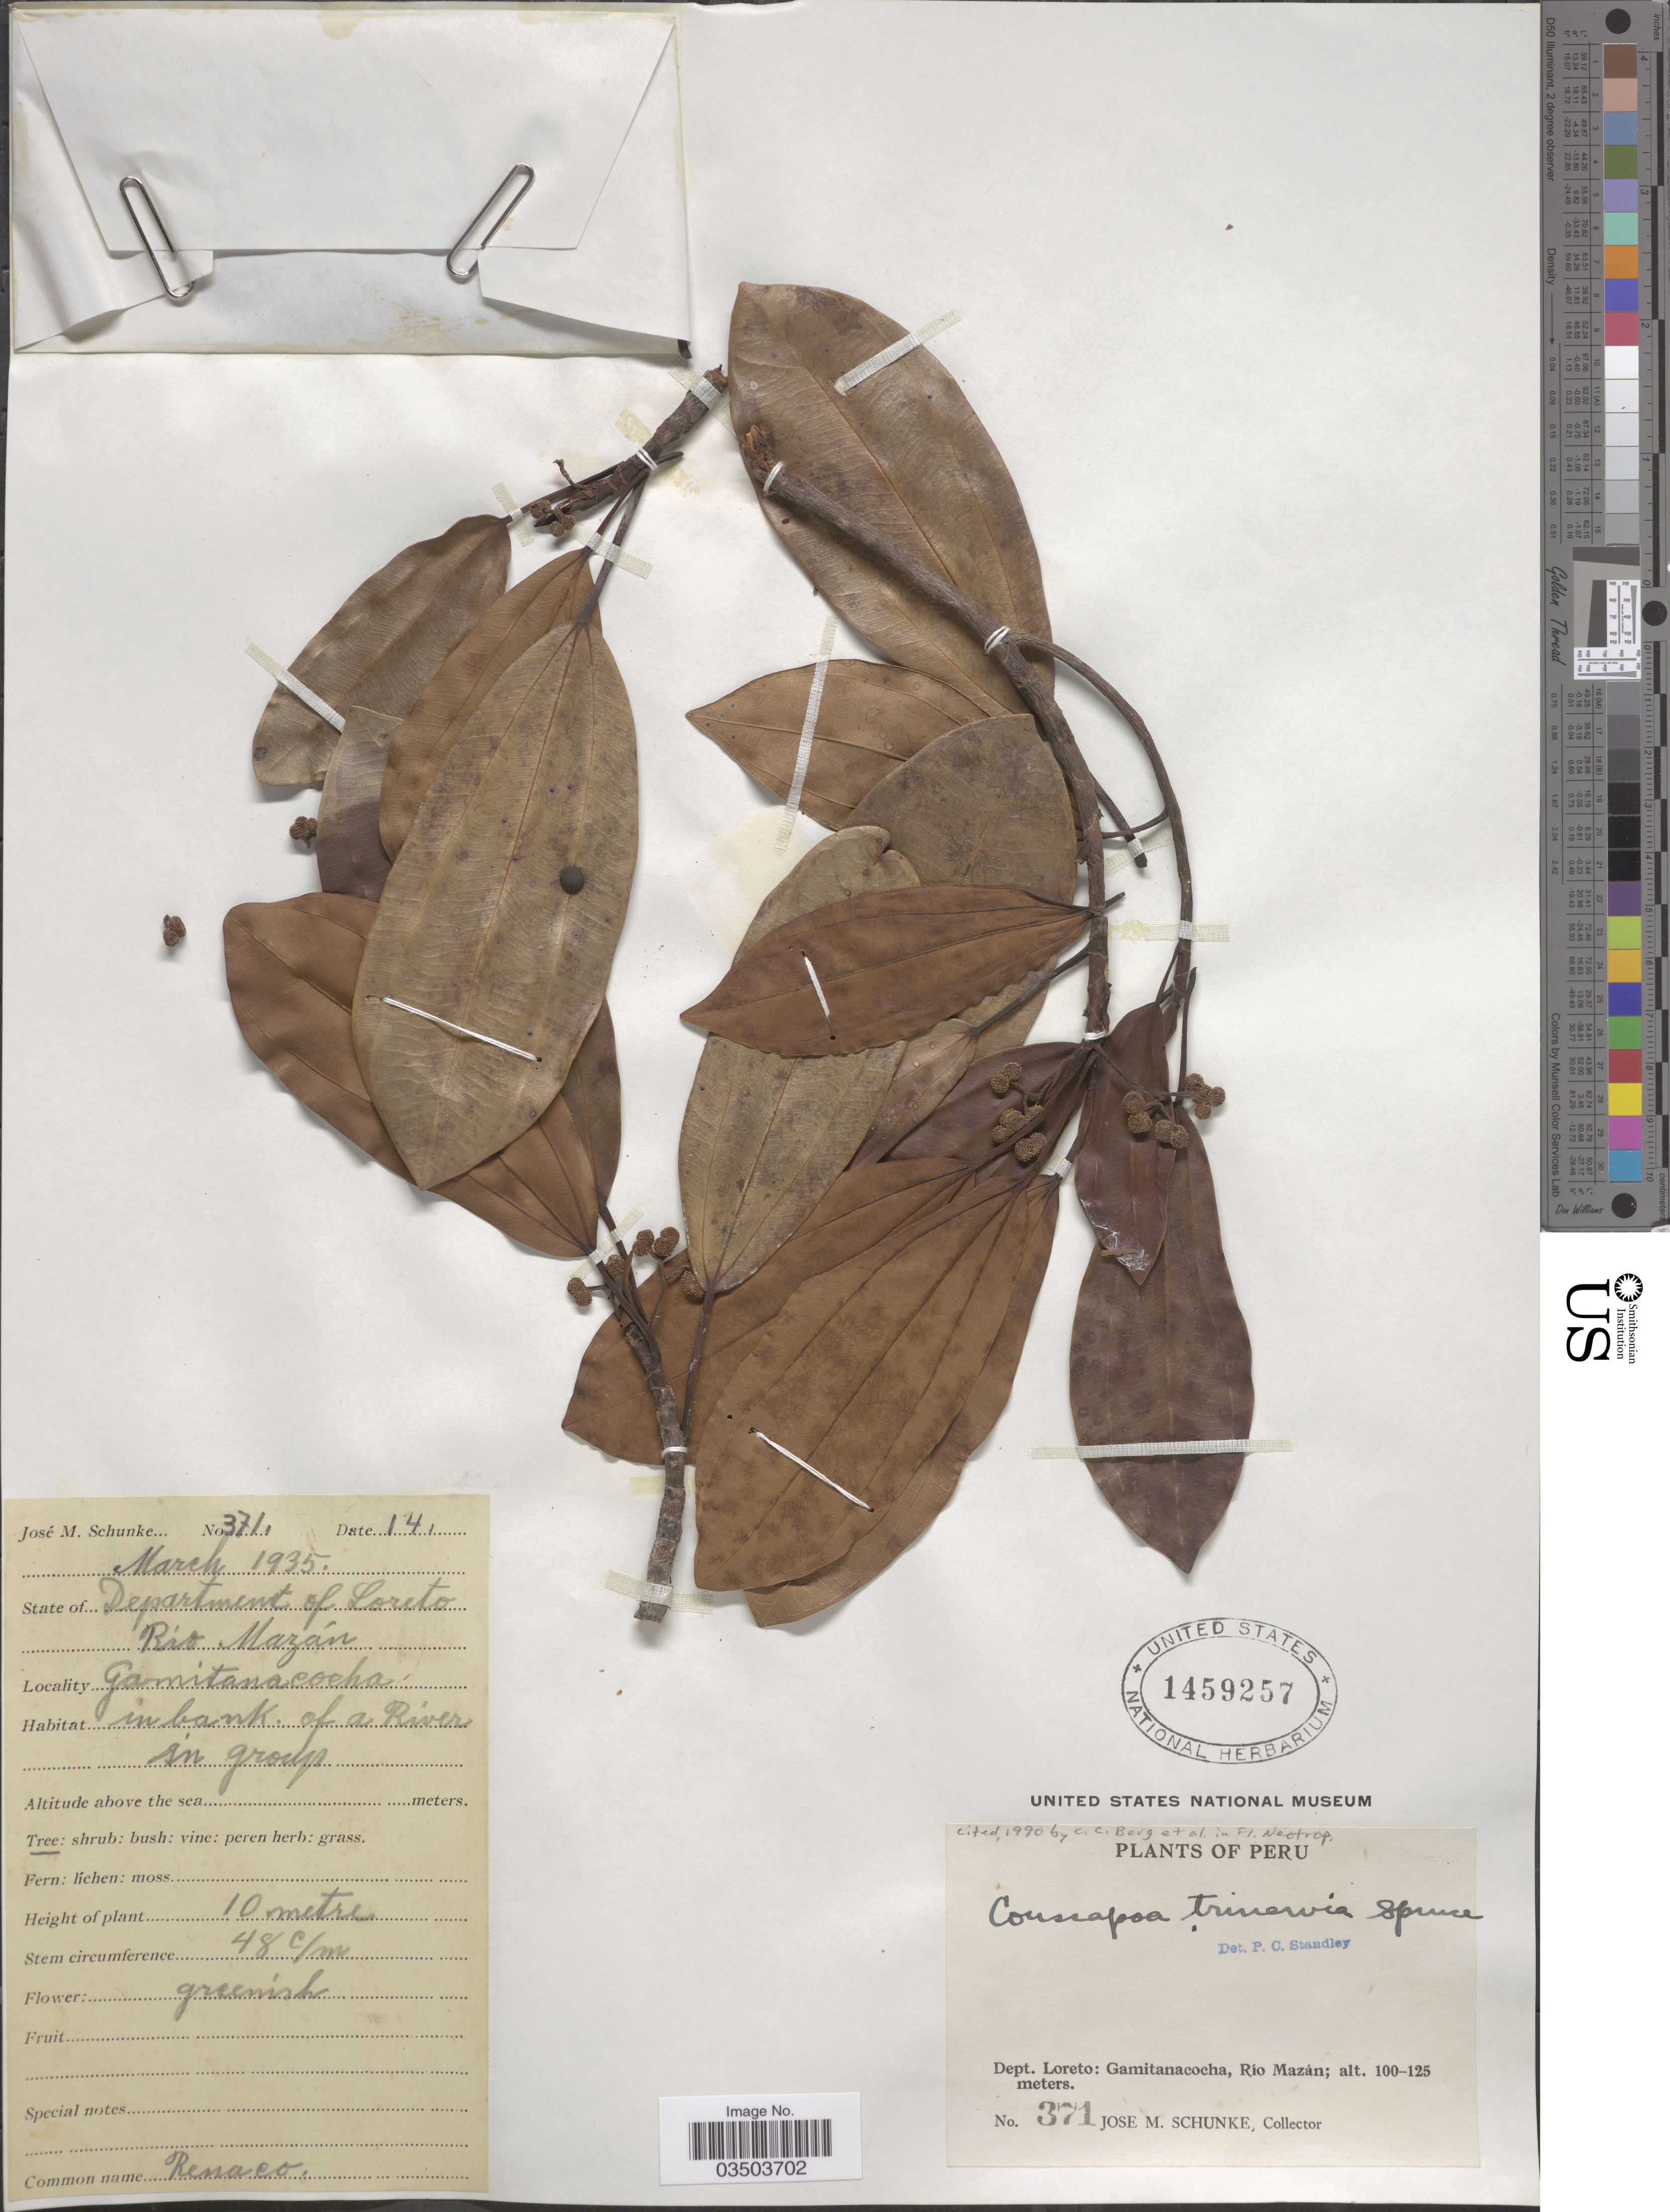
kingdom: Plantae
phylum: Tracheophyta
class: Magnoliopsida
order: Rosales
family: Urticaceae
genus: Coussapoa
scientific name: Coussapoa trinervia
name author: Spruce ex Mildbr.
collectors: J. M. Schunke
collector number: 371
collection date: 1935-03-14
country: Peru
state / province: Loreto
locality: Dept. Loreto: Gamitanacocha, Río Mazán. In bank of a River in group.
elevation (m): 100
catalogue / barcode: US 1459257